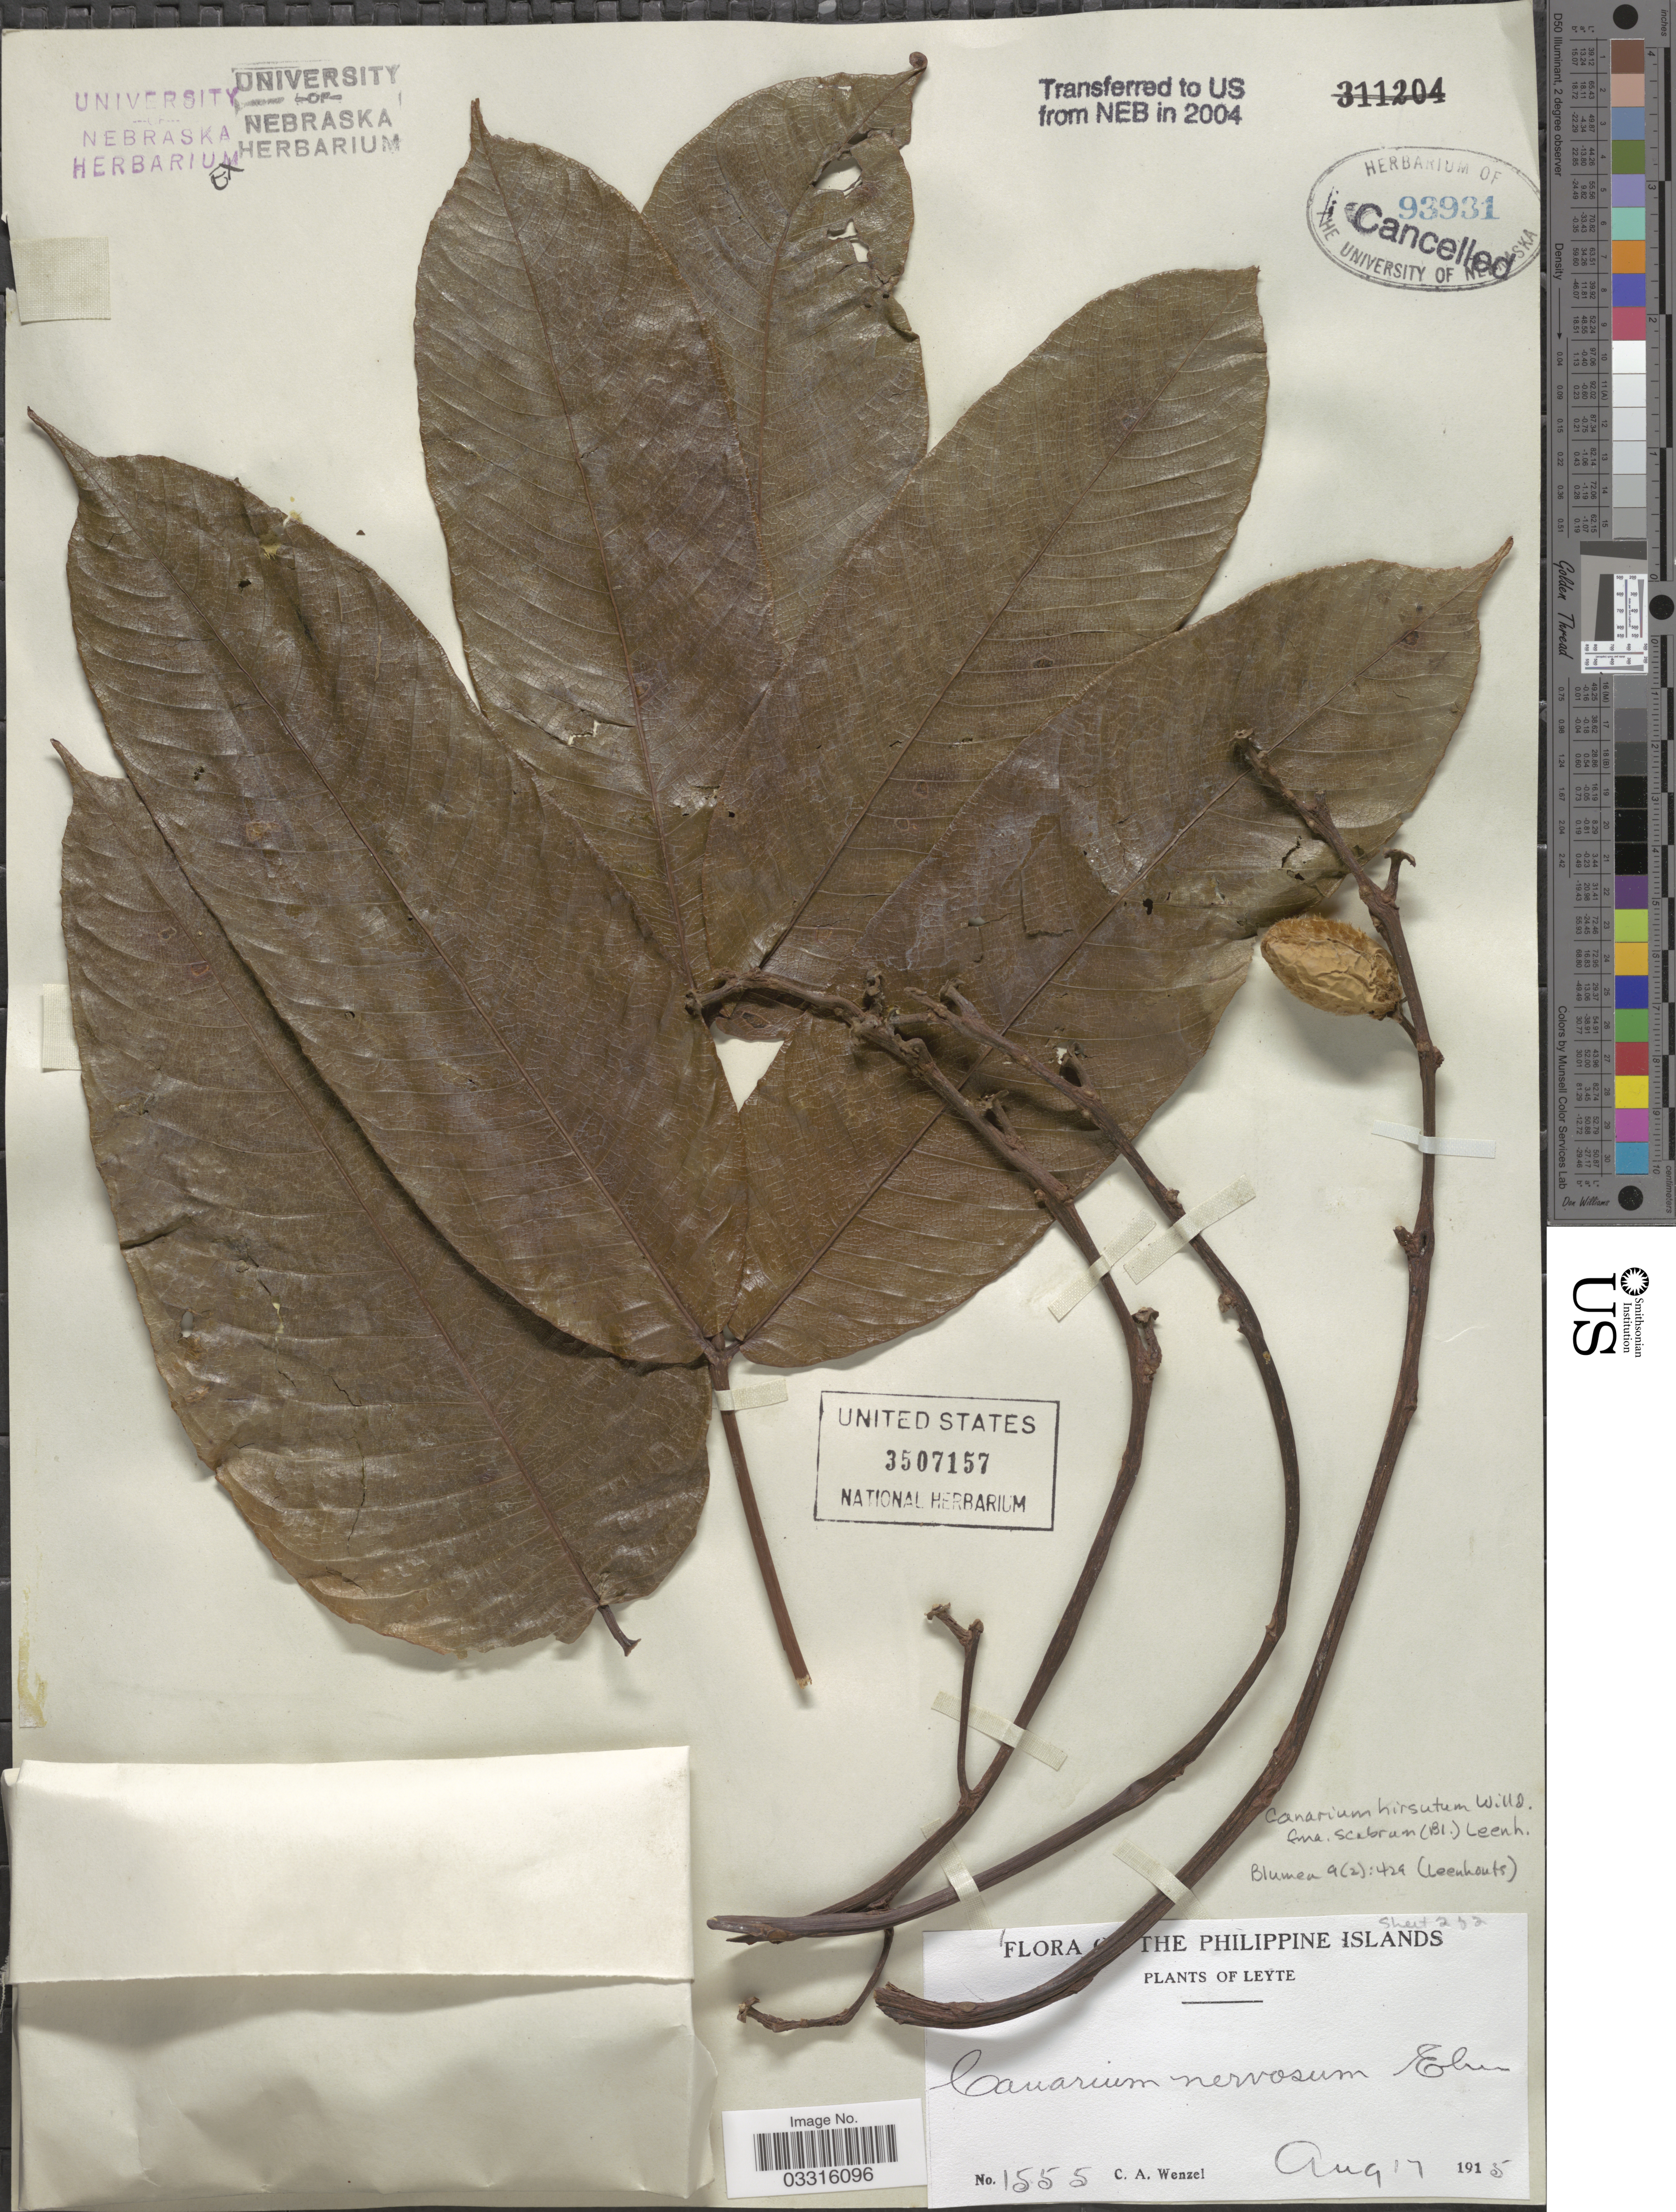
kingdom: Plantae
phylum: Tracheophyta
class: Magnoliopsida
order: Sapindales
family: Burseraceae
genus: Canarium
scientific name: Canarium hirsutum f. scabrum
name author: (Blume) Leenh.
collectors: C. Wenzel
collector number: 1555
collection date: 1915-08-17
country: Philippines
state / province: Eastern Visayas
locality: Leyte.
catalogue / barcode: US 3507157